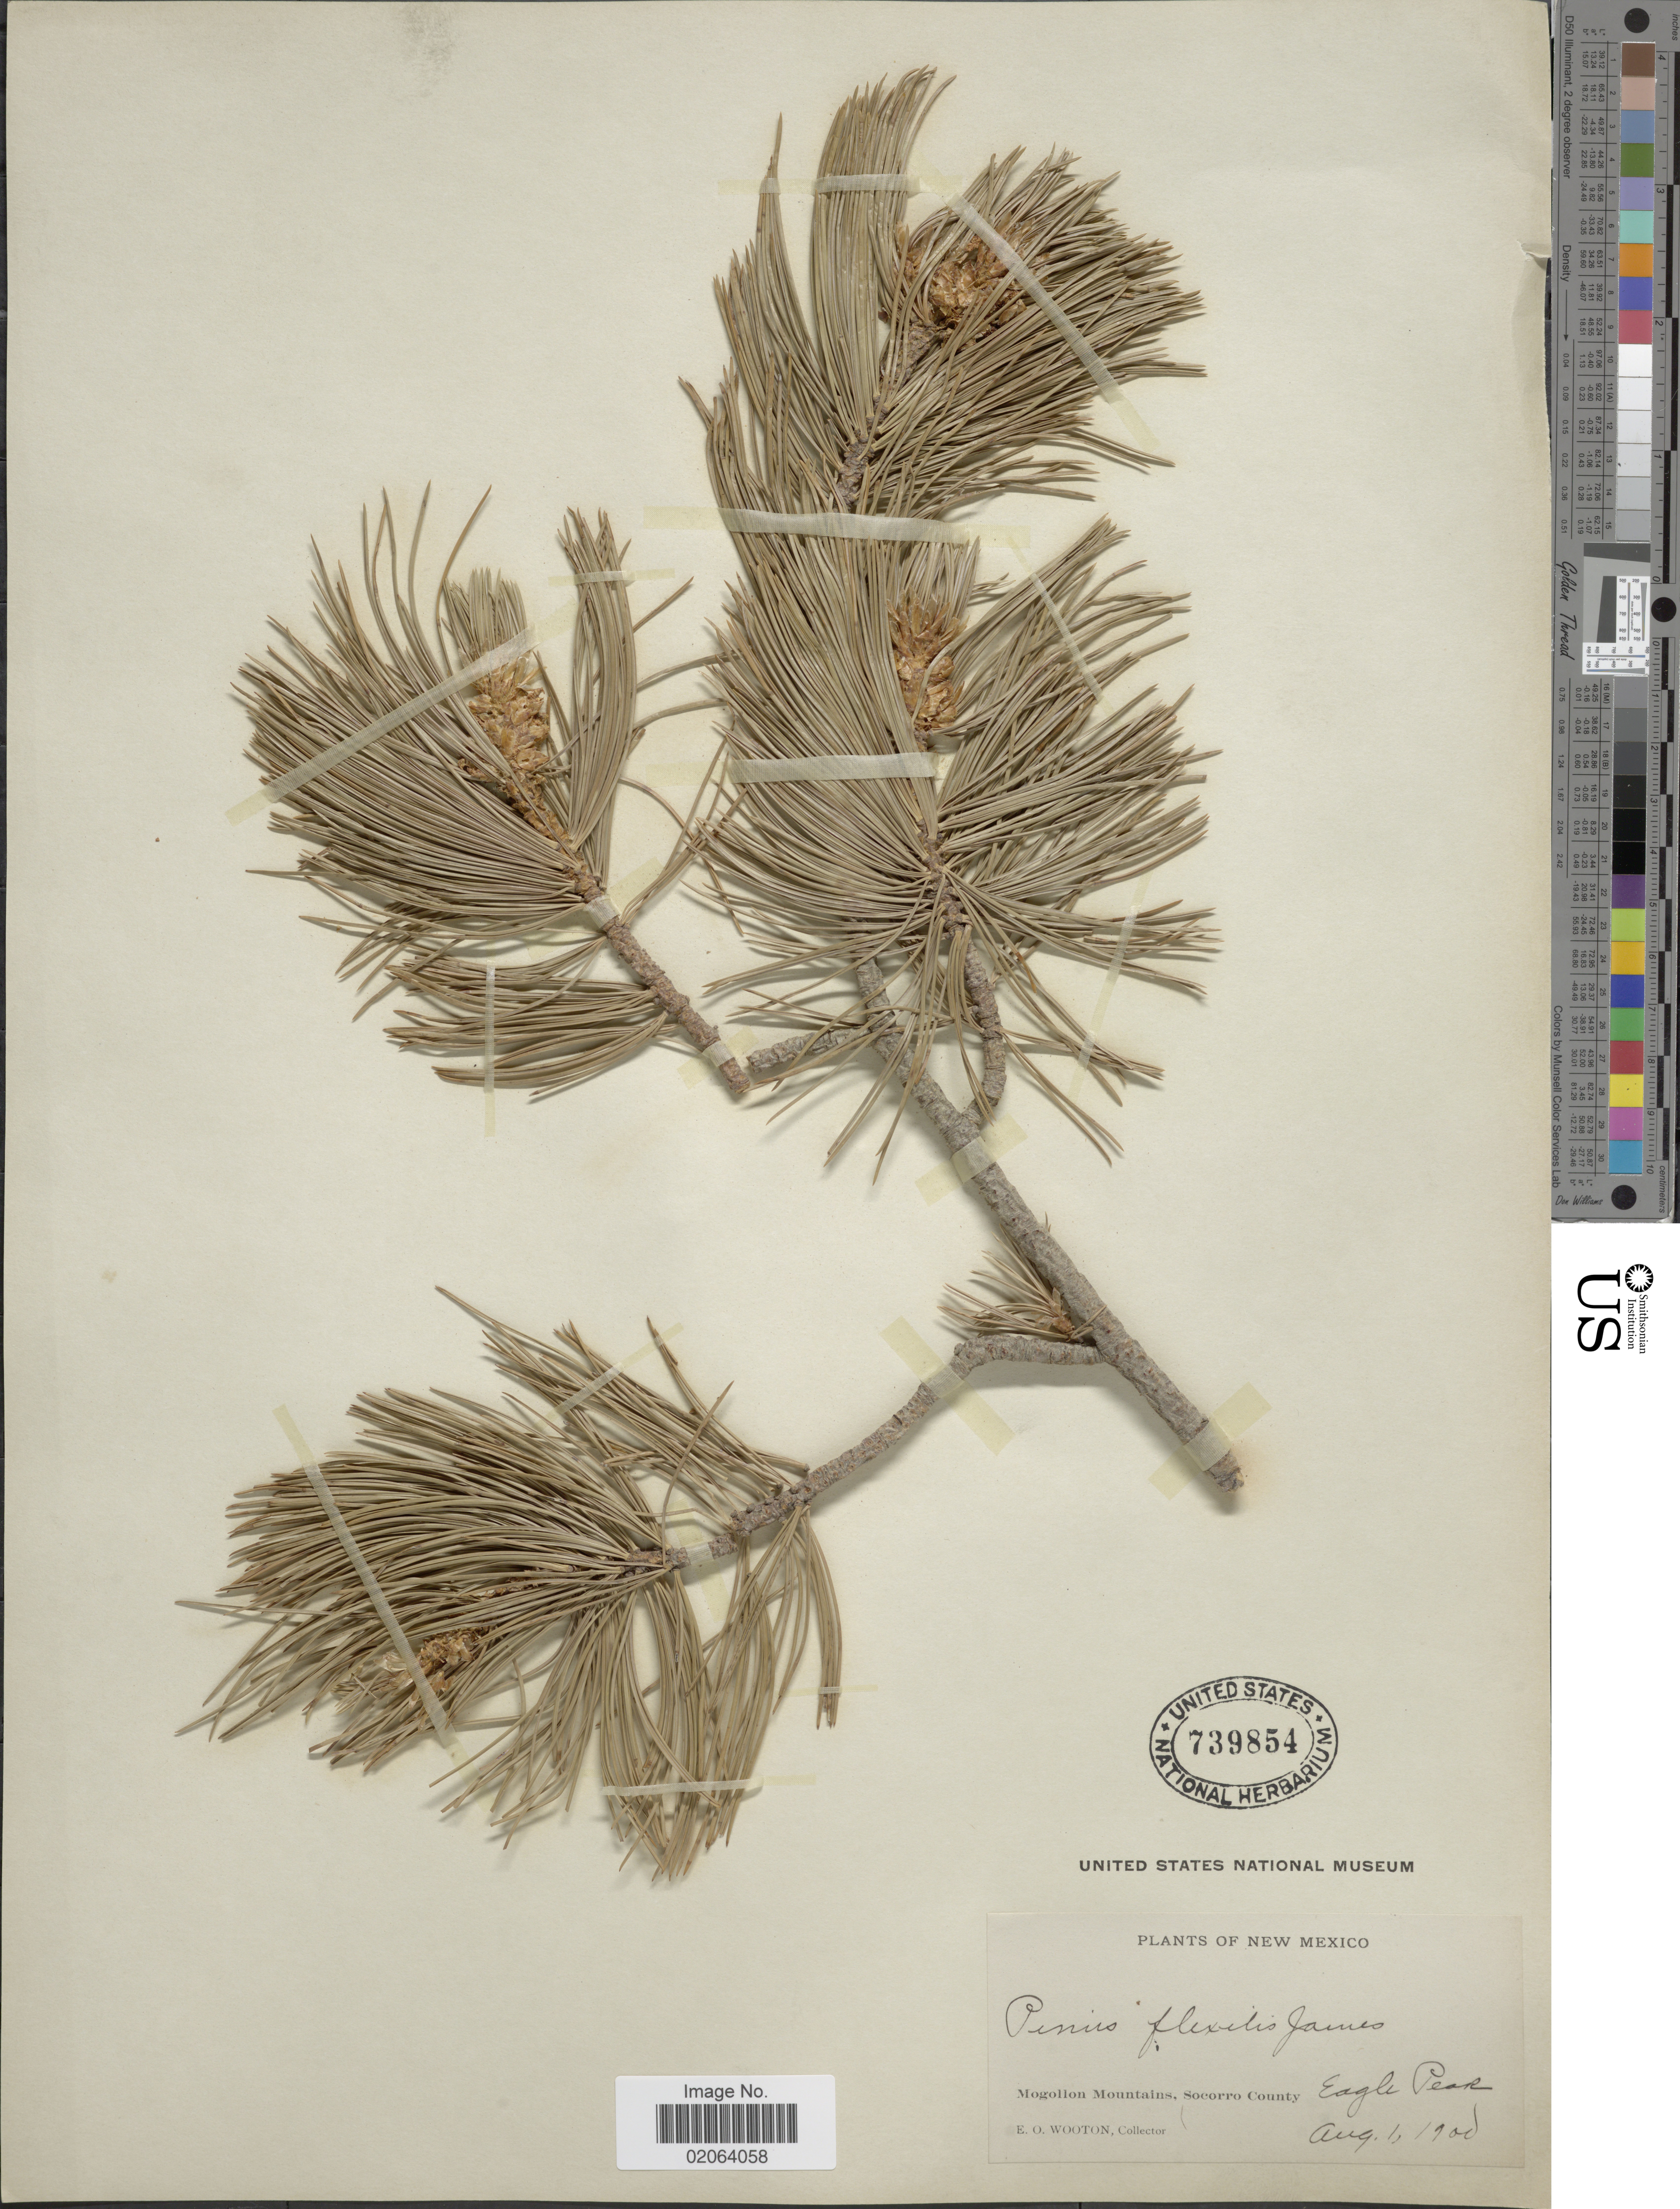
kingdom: Plantae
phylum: Tracheophyta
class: Pinopsida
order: Pinales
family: Pinaceae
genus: Pinus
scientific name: Pinus flexilis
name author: E. James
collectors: E. O. Wooton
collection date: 1906-08-01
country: United States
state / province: New Mexico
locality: Mogollon Mountains, Socorro County. Eagle Peak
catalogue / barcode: US 739854